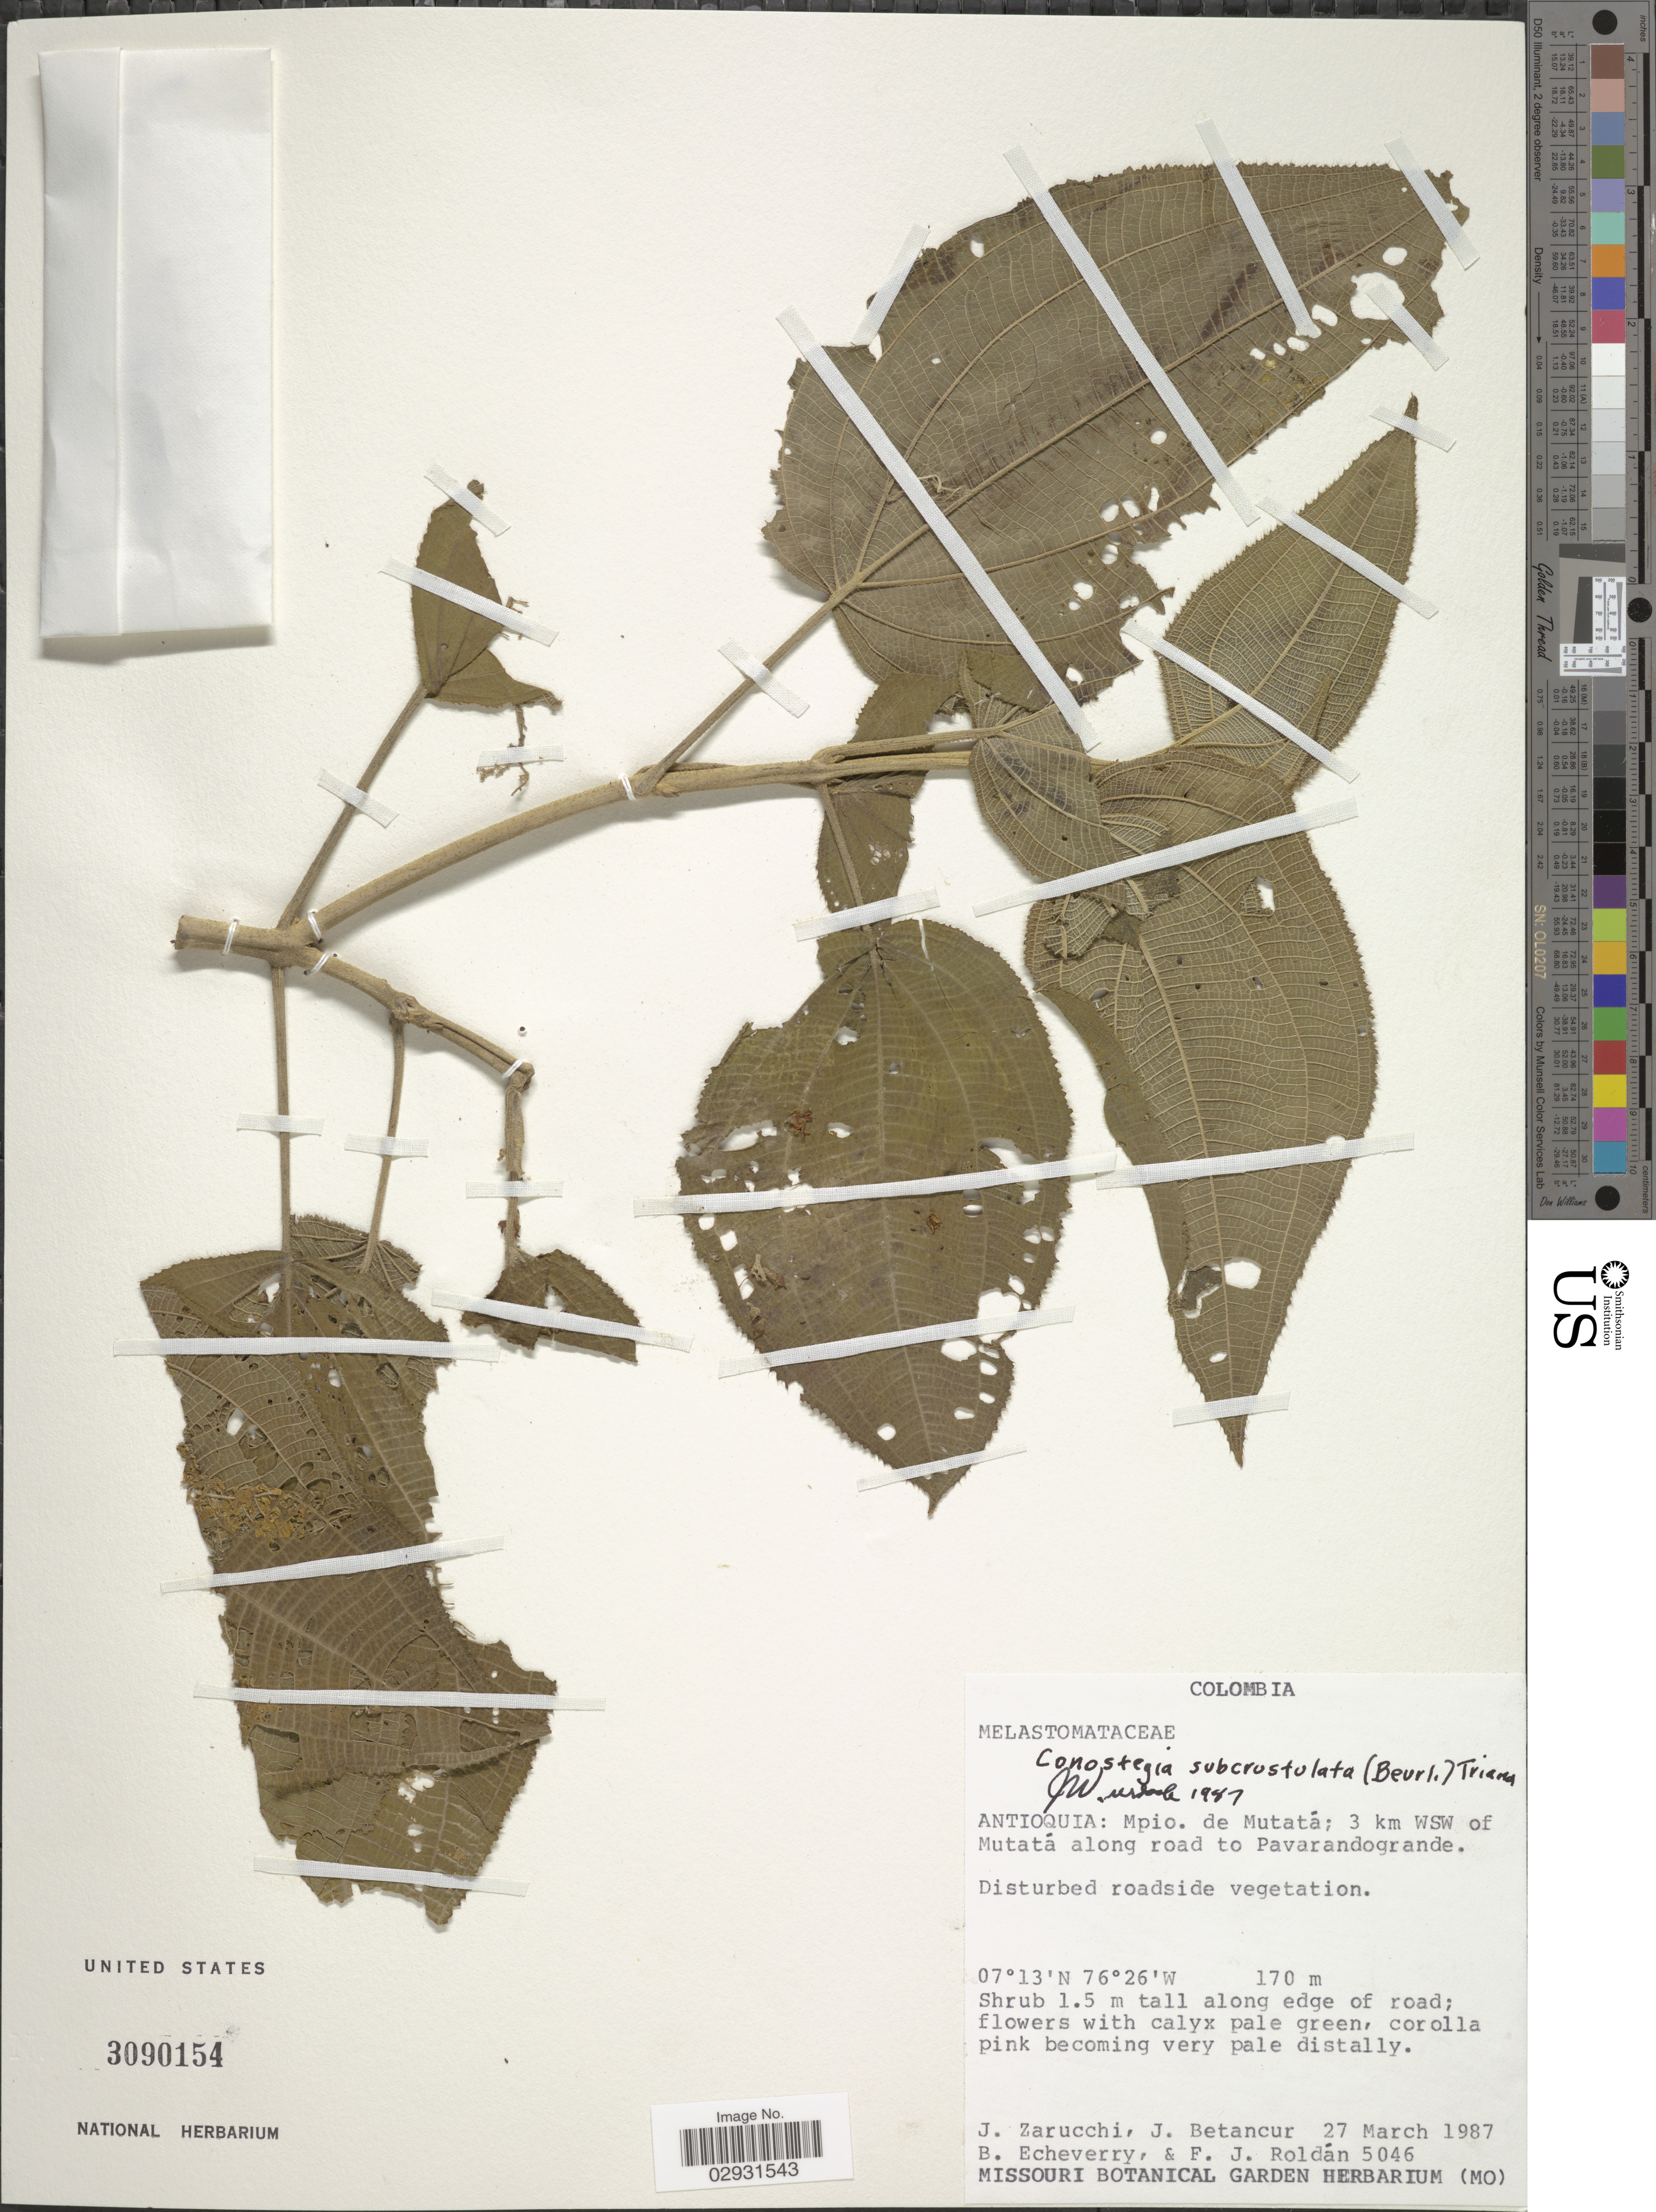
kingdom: Plantae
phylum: Tracheophyta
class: Magnoliopsida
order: Myrtales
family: Melastomataceae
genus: Conostegia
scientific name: Conostegia subcrustulata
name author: (Beurl.) Triana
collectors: J. L. Zarucchi, J. Betancur, B. Echeverry & F. J. Roldán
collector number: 5046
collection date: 1987-03-27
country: Colombia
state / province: Antioquia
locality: Mpio. de Mutatá; 3 km WSW of Mutatá along road to Pavarandogrande.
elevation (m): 170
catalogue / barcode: US 3090154